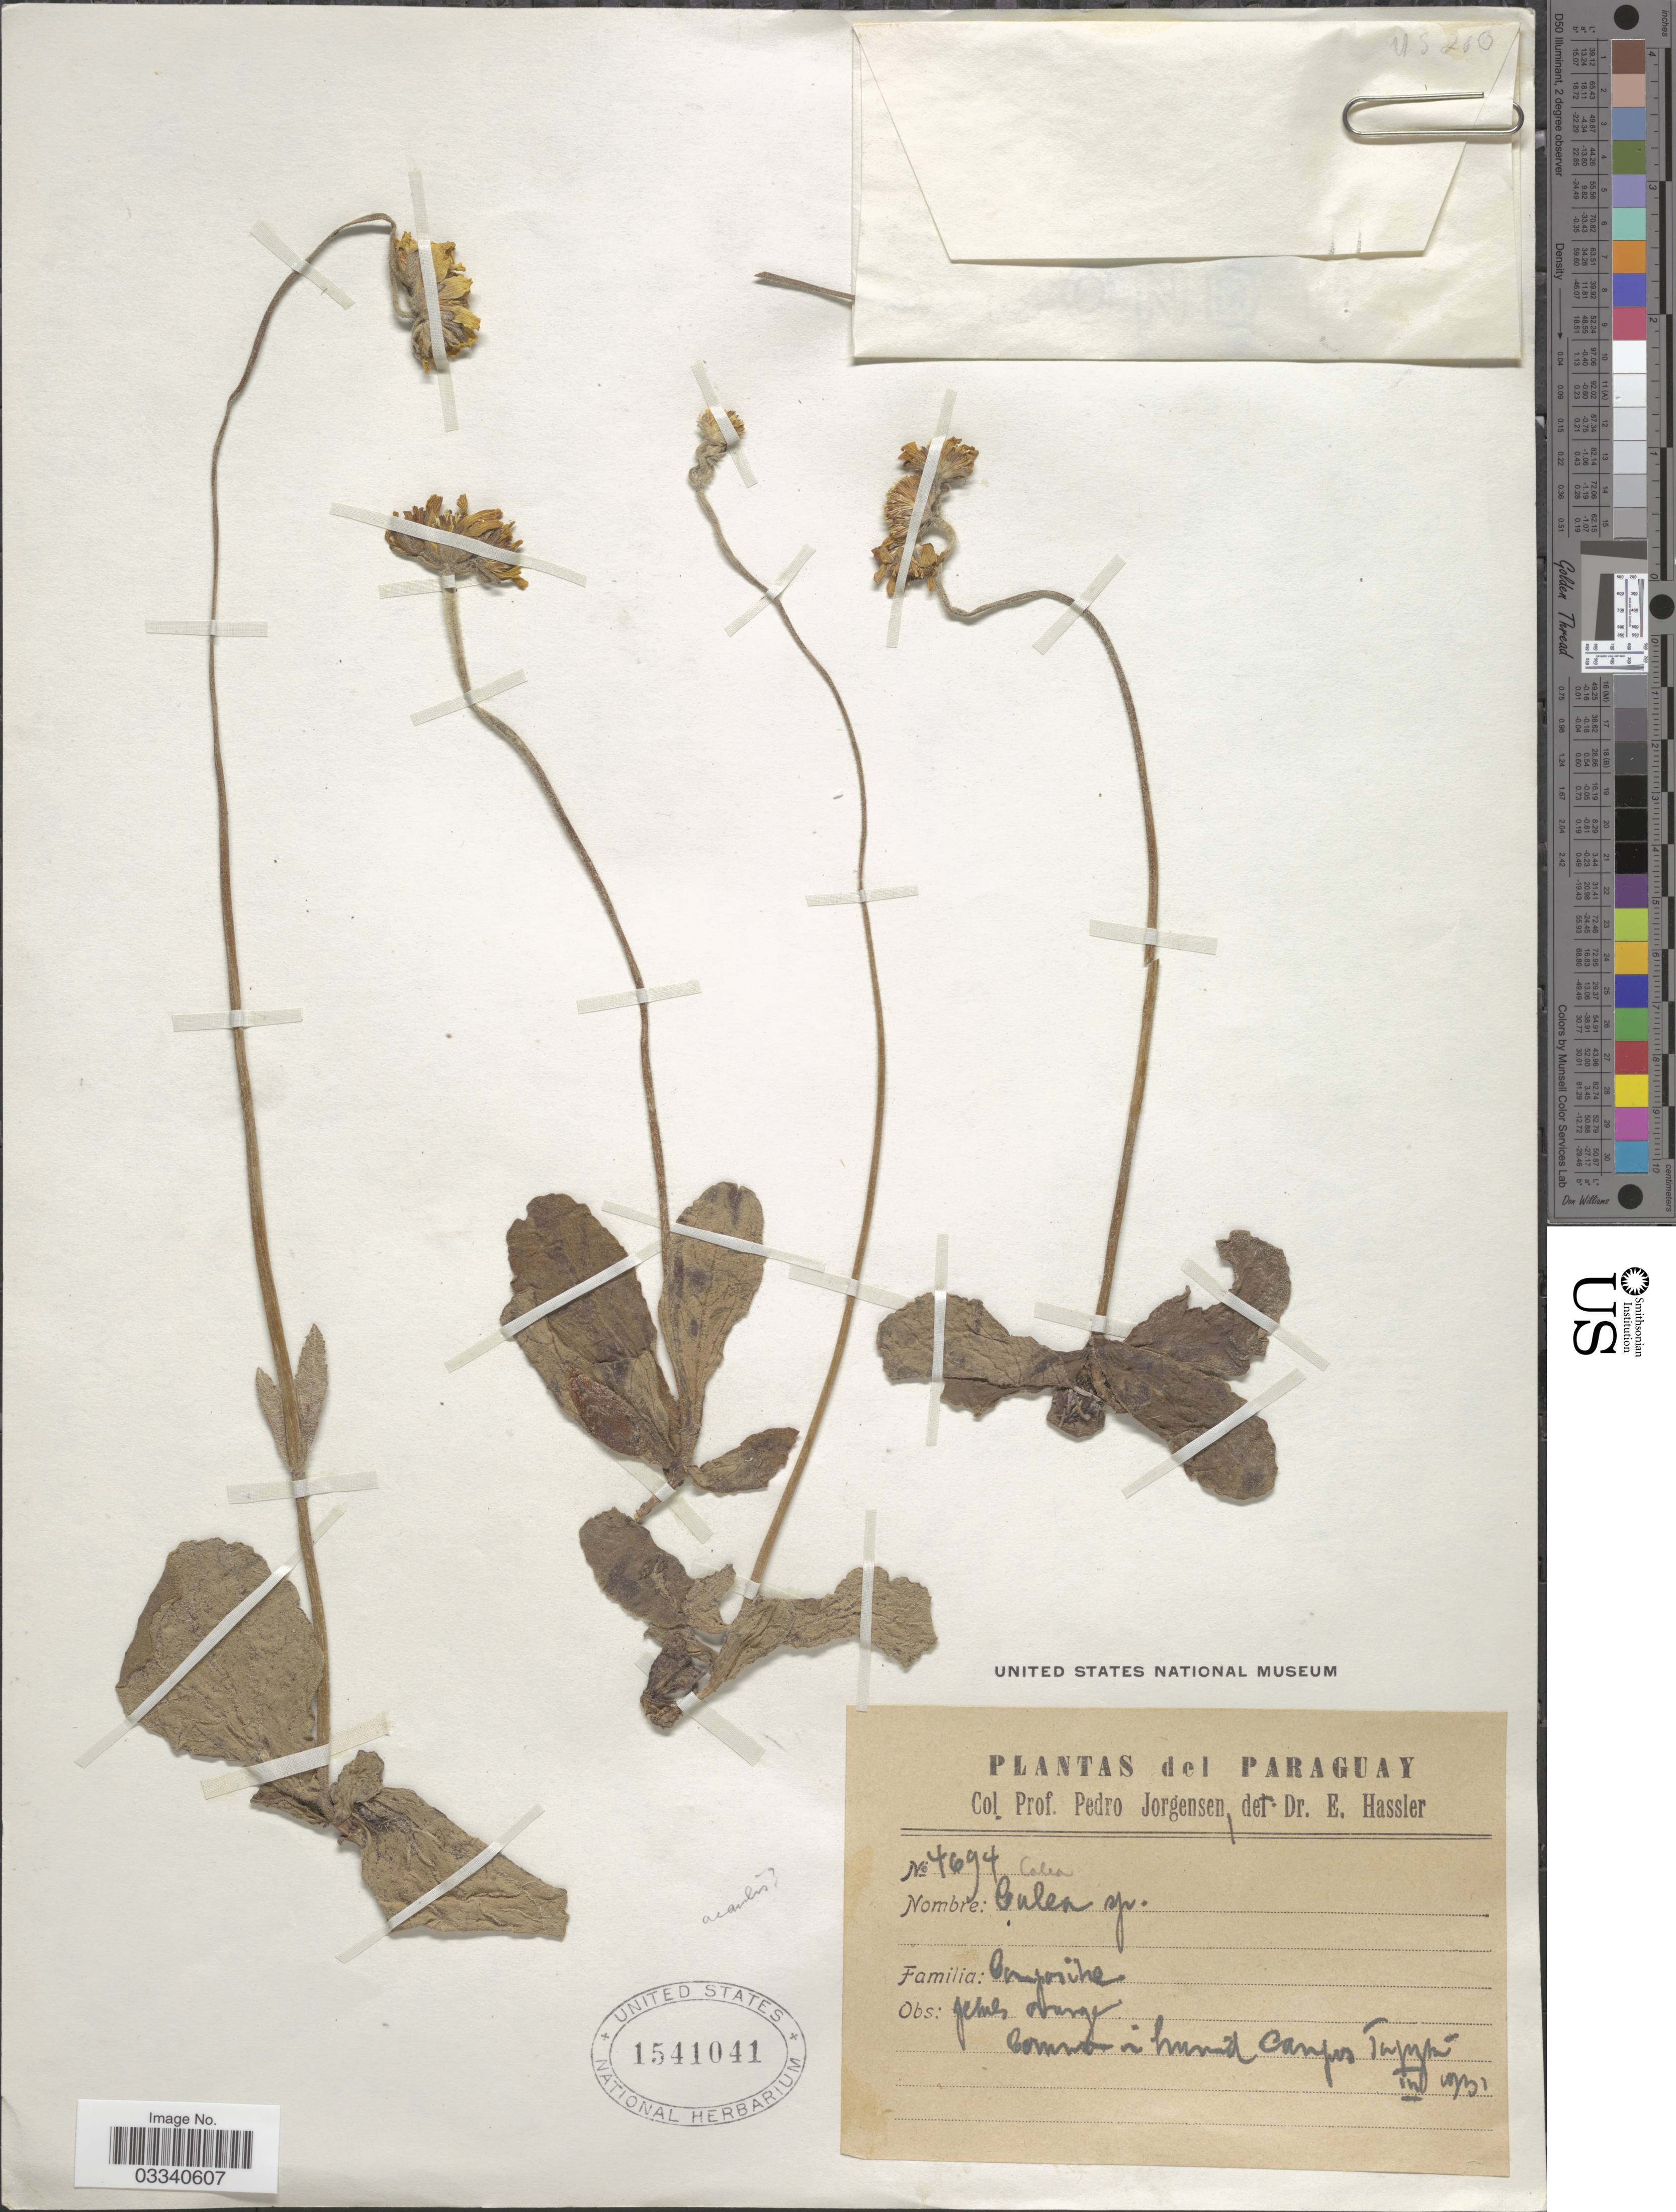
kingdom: Plantae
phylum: Tracheophyta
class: Magnoliopsida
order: Asterales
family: Asteraceae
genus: Calea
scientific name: Calea acaulis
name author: Baker in Mart.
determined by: Bueno, Vinicius Resende, (ICN), Universidade Federal do Rio Grande do Sul (BRAZIL)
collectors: P. Jörgensen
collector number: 4694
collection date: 1931-03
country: Paraguay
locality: Commen in humid Campos Tapyta.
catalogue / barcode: US 1541041